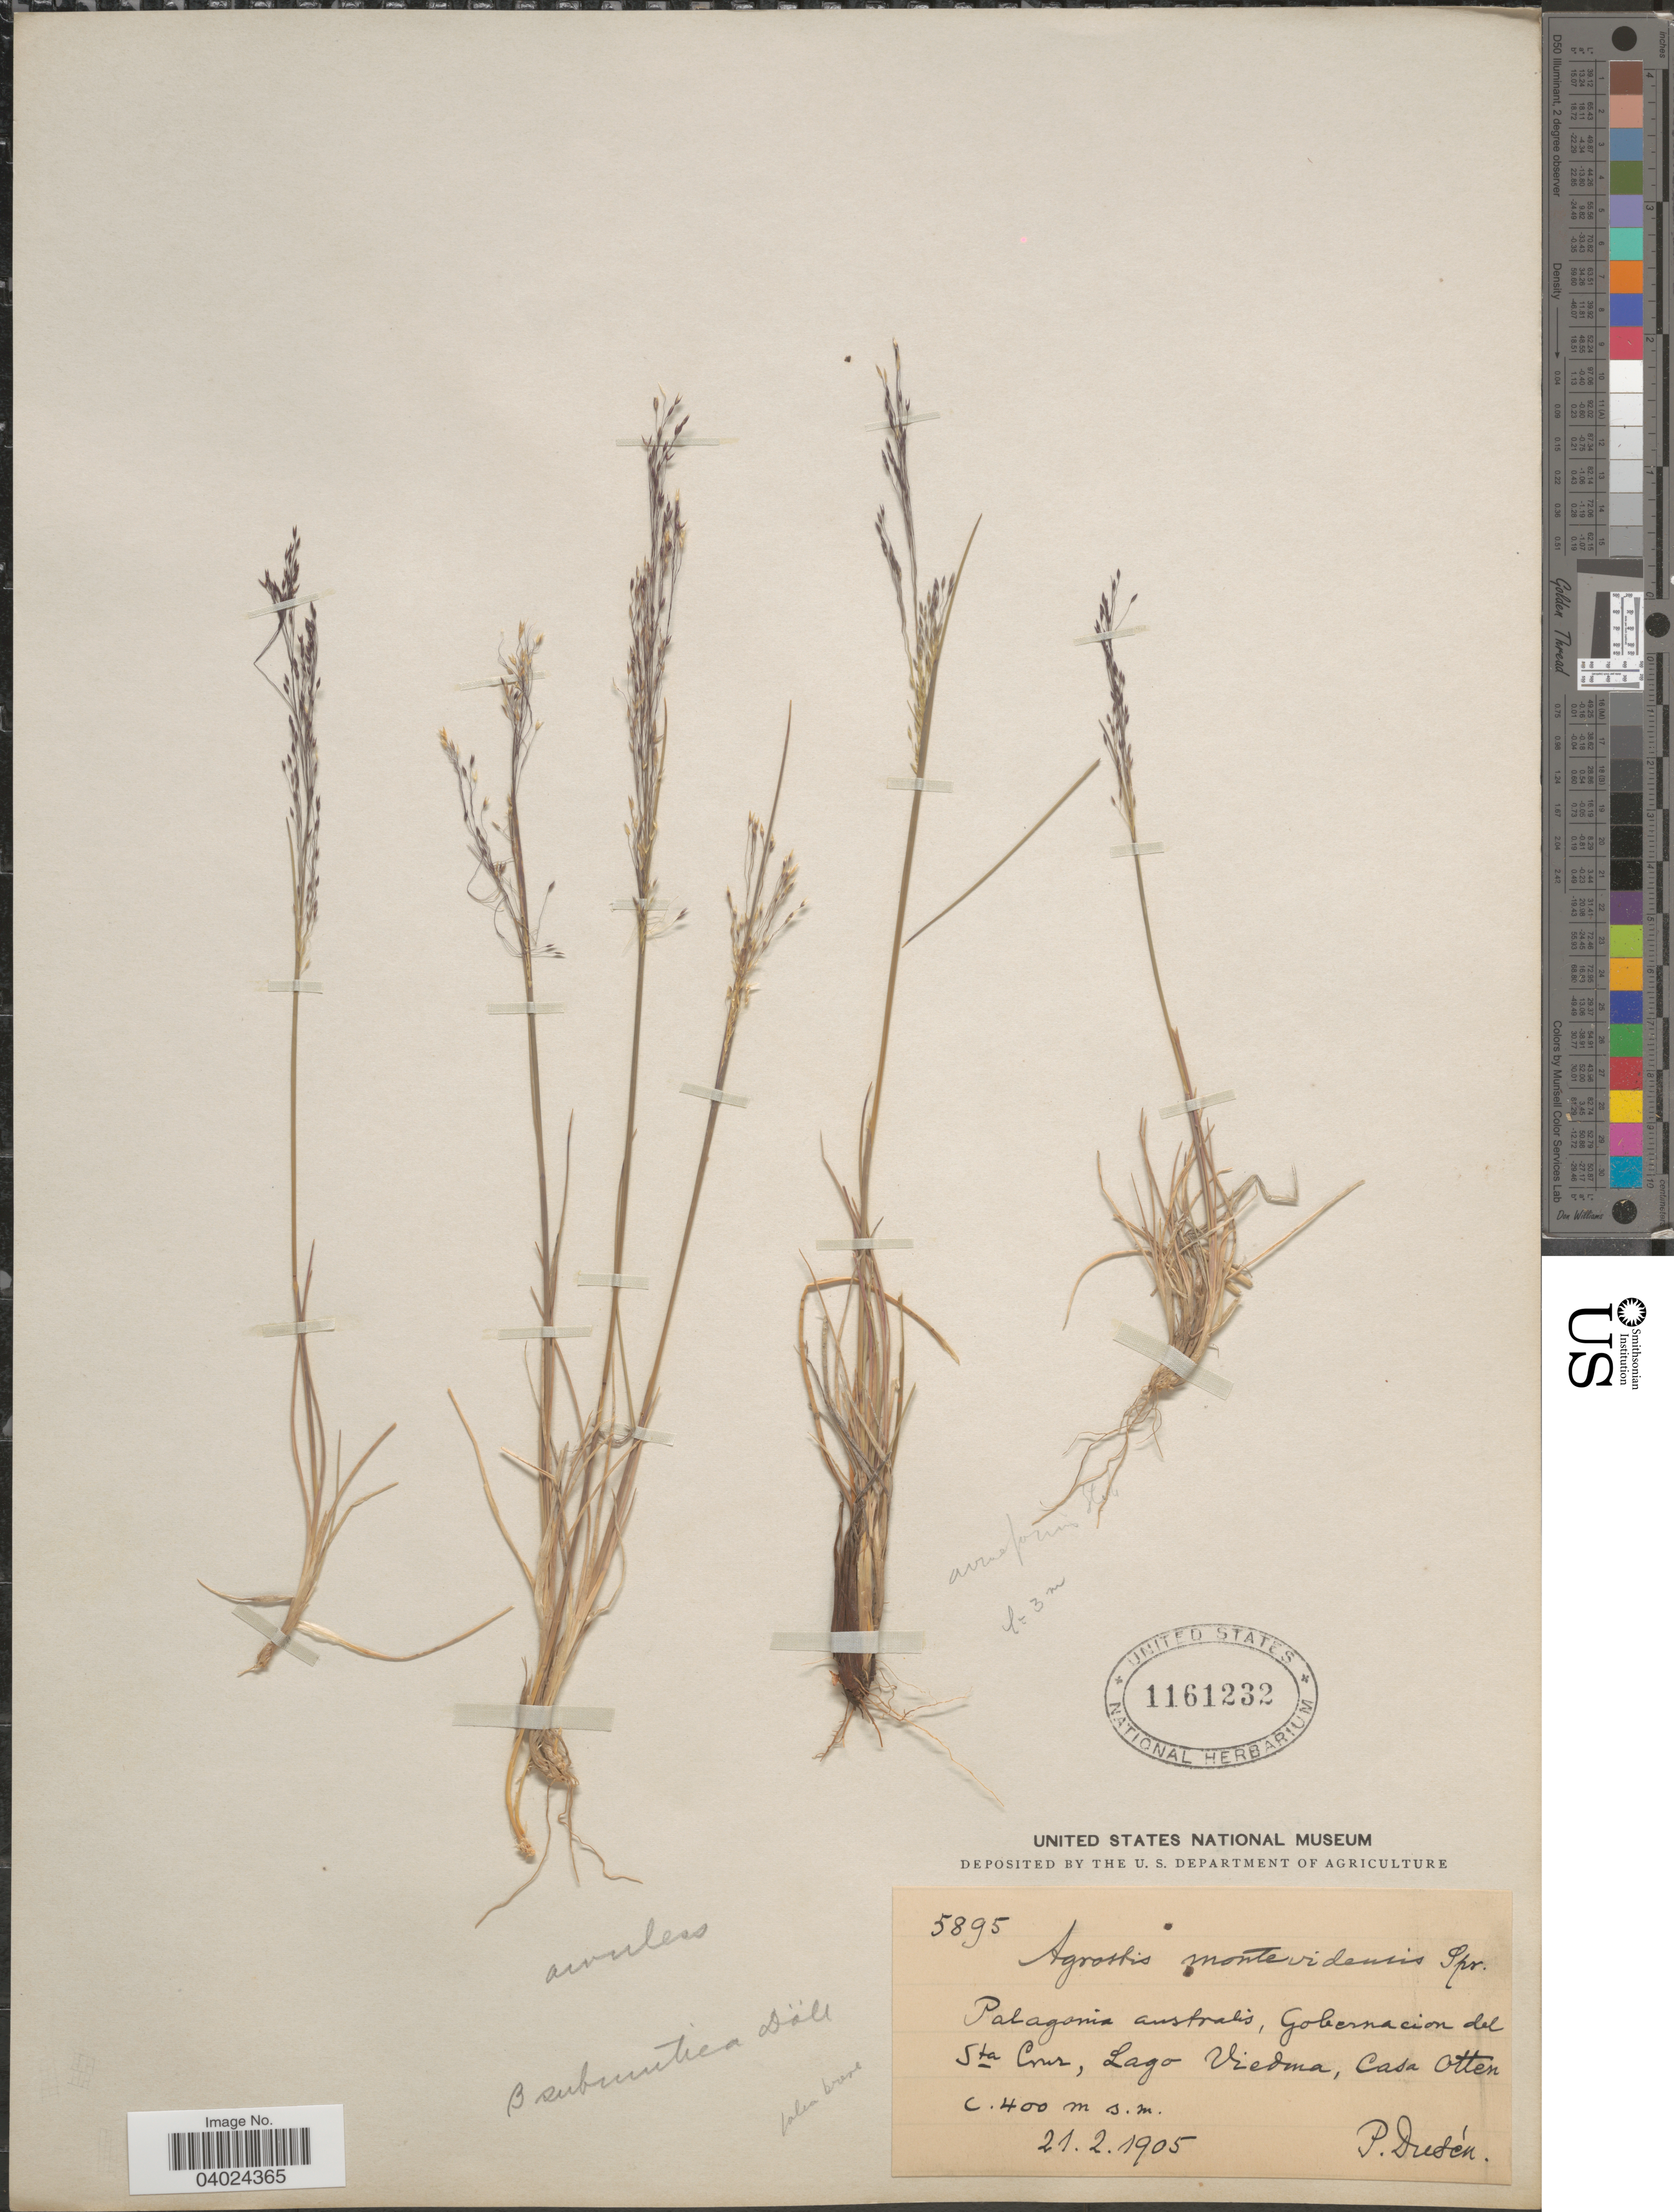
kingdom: Plantae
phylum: Tracheophyta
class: Liliopsida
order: Poales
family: Poaceae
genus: Agrostis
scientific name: Agrostis leptotricha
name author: É. Desv.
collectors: P. Dusén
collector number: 5895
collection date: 1905-02-21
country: Argentina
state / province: Santa Cruz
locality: Patagonia australis, Gobernacion del Sta Cruz, Lago Viedma, Casa Otten.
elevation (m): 400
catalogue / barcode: US 1161232